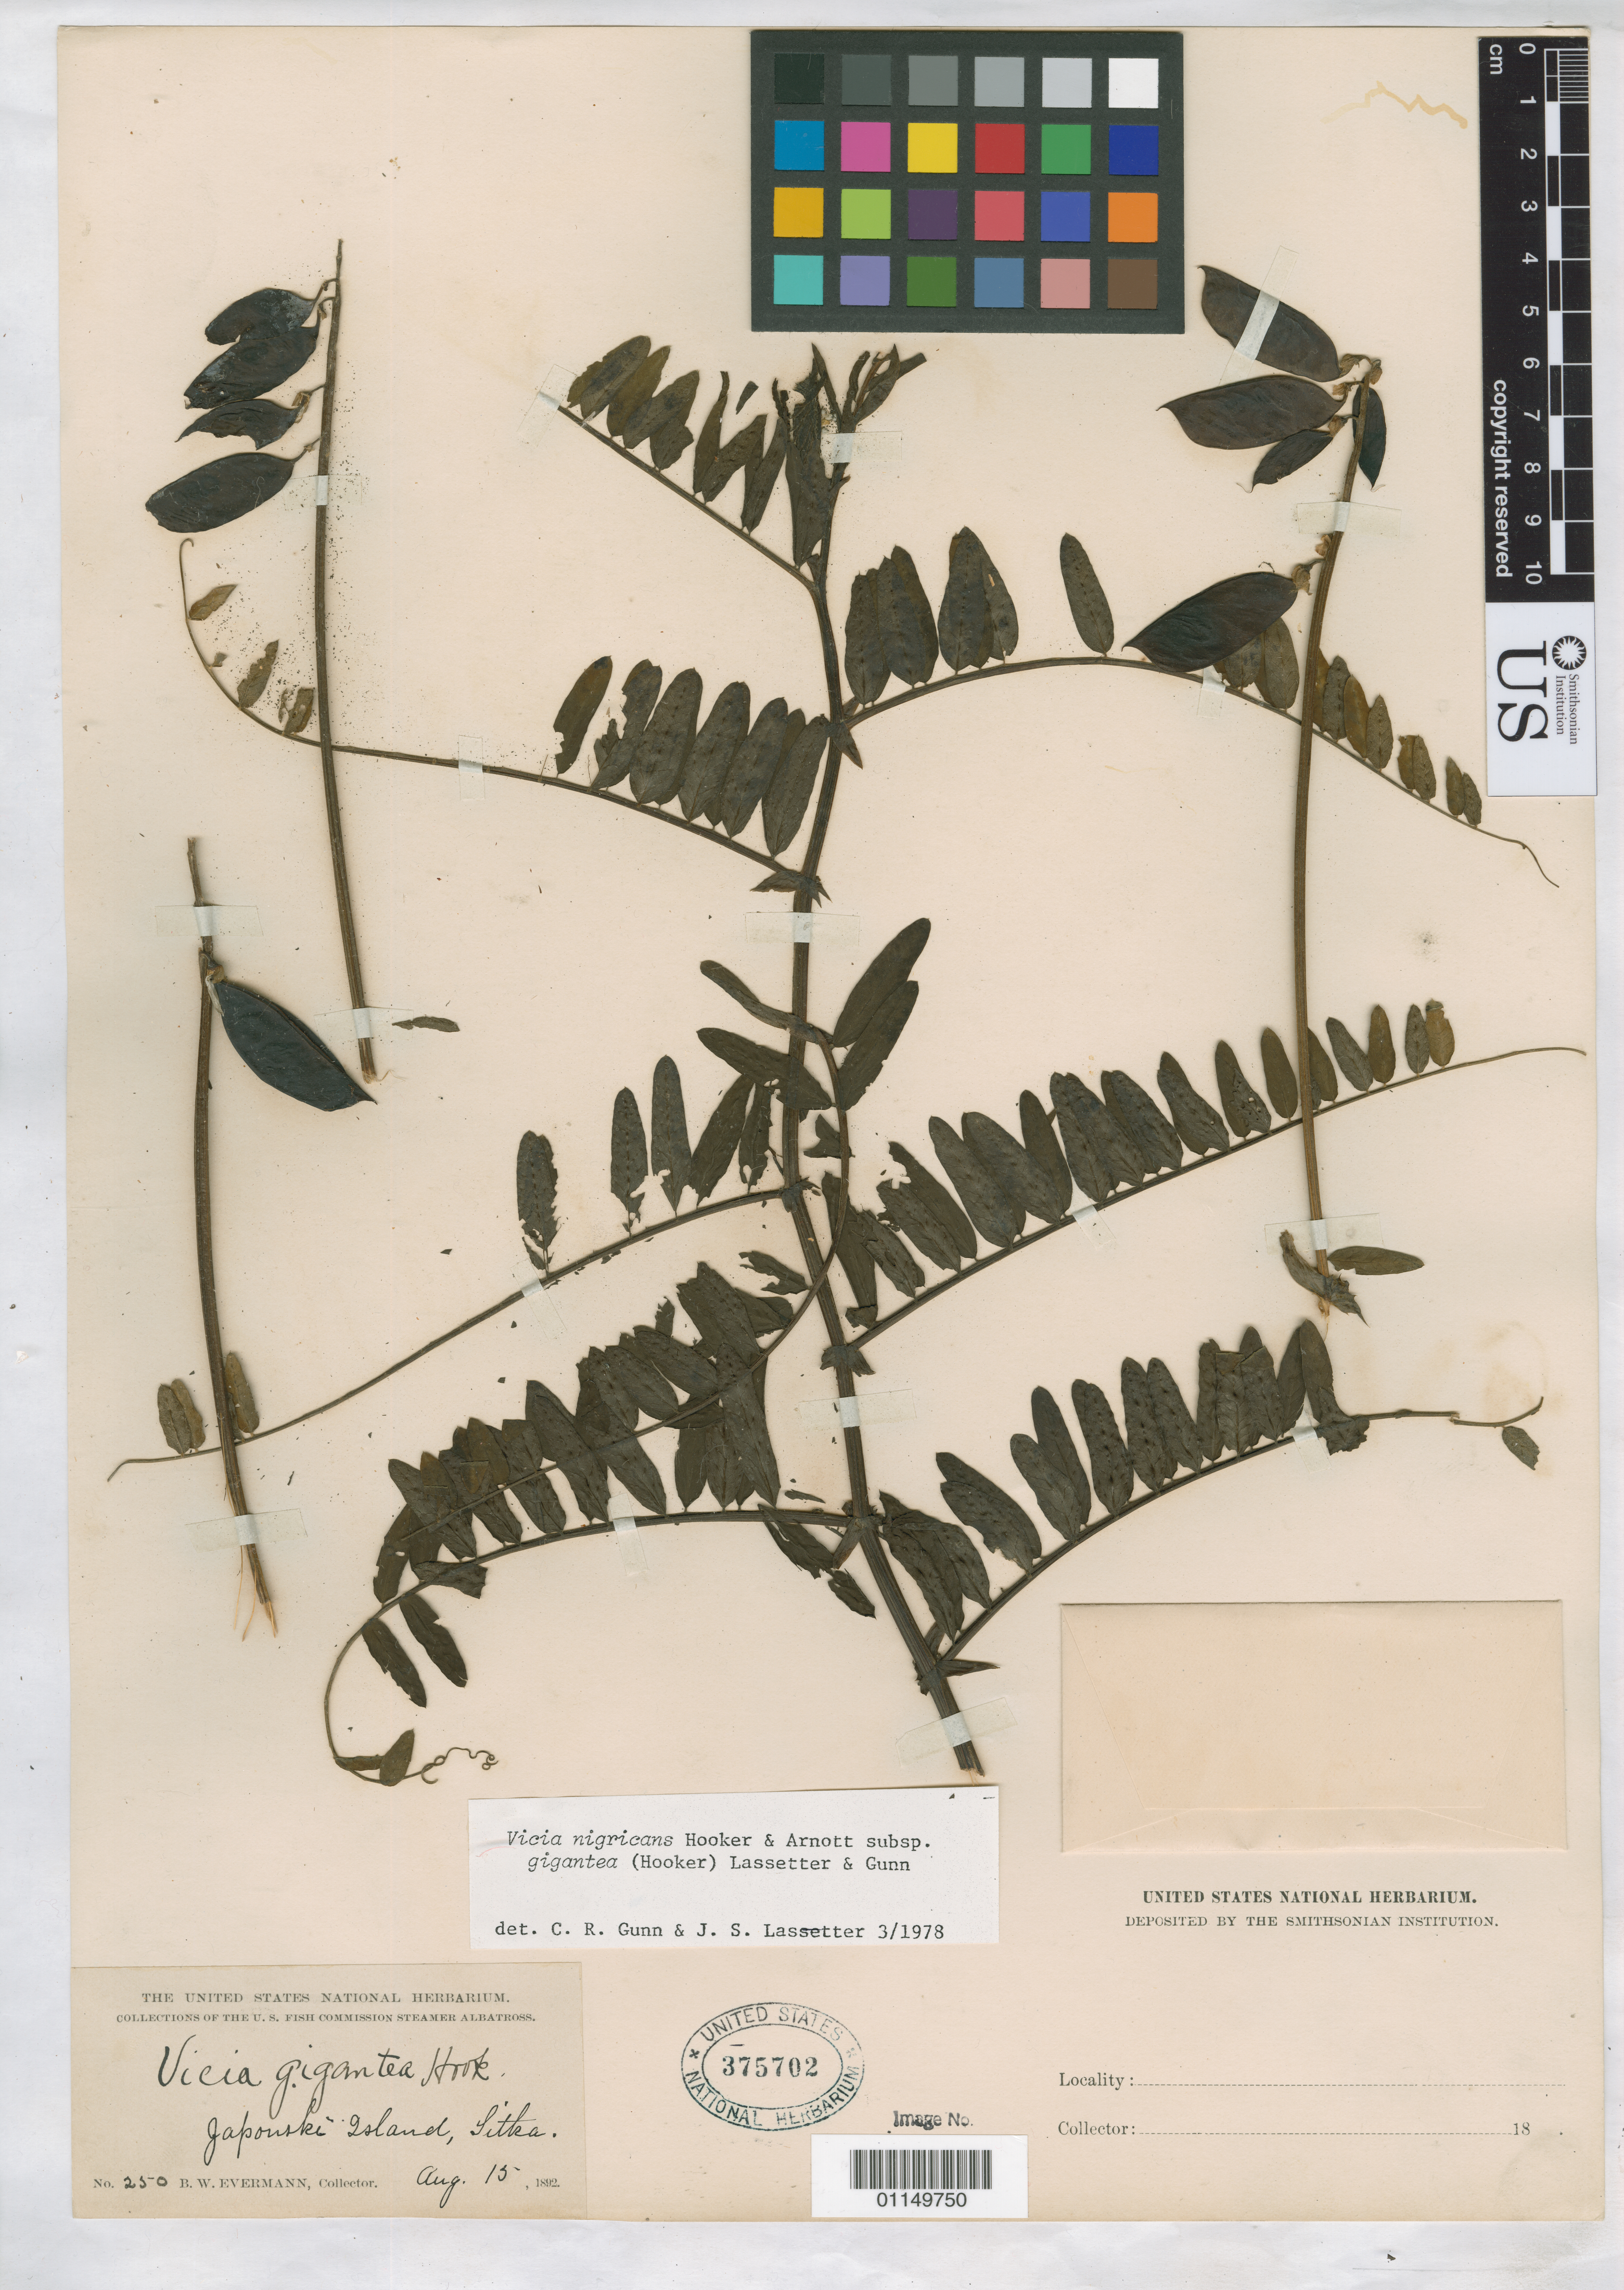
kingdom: Plantae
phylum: Tracheophyta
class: Magnoliopsida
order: Fabales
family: Fabaceae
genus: Vicia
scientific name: Vicia nigricans subsp. gigantea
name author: Hook. & Arn.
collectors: B. W. Evermann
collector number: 250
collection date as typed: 15 Aug 1892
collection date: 1892-08-15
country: United States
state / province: Alaska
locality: Japonski Island, Sitka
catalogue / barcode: US 377502